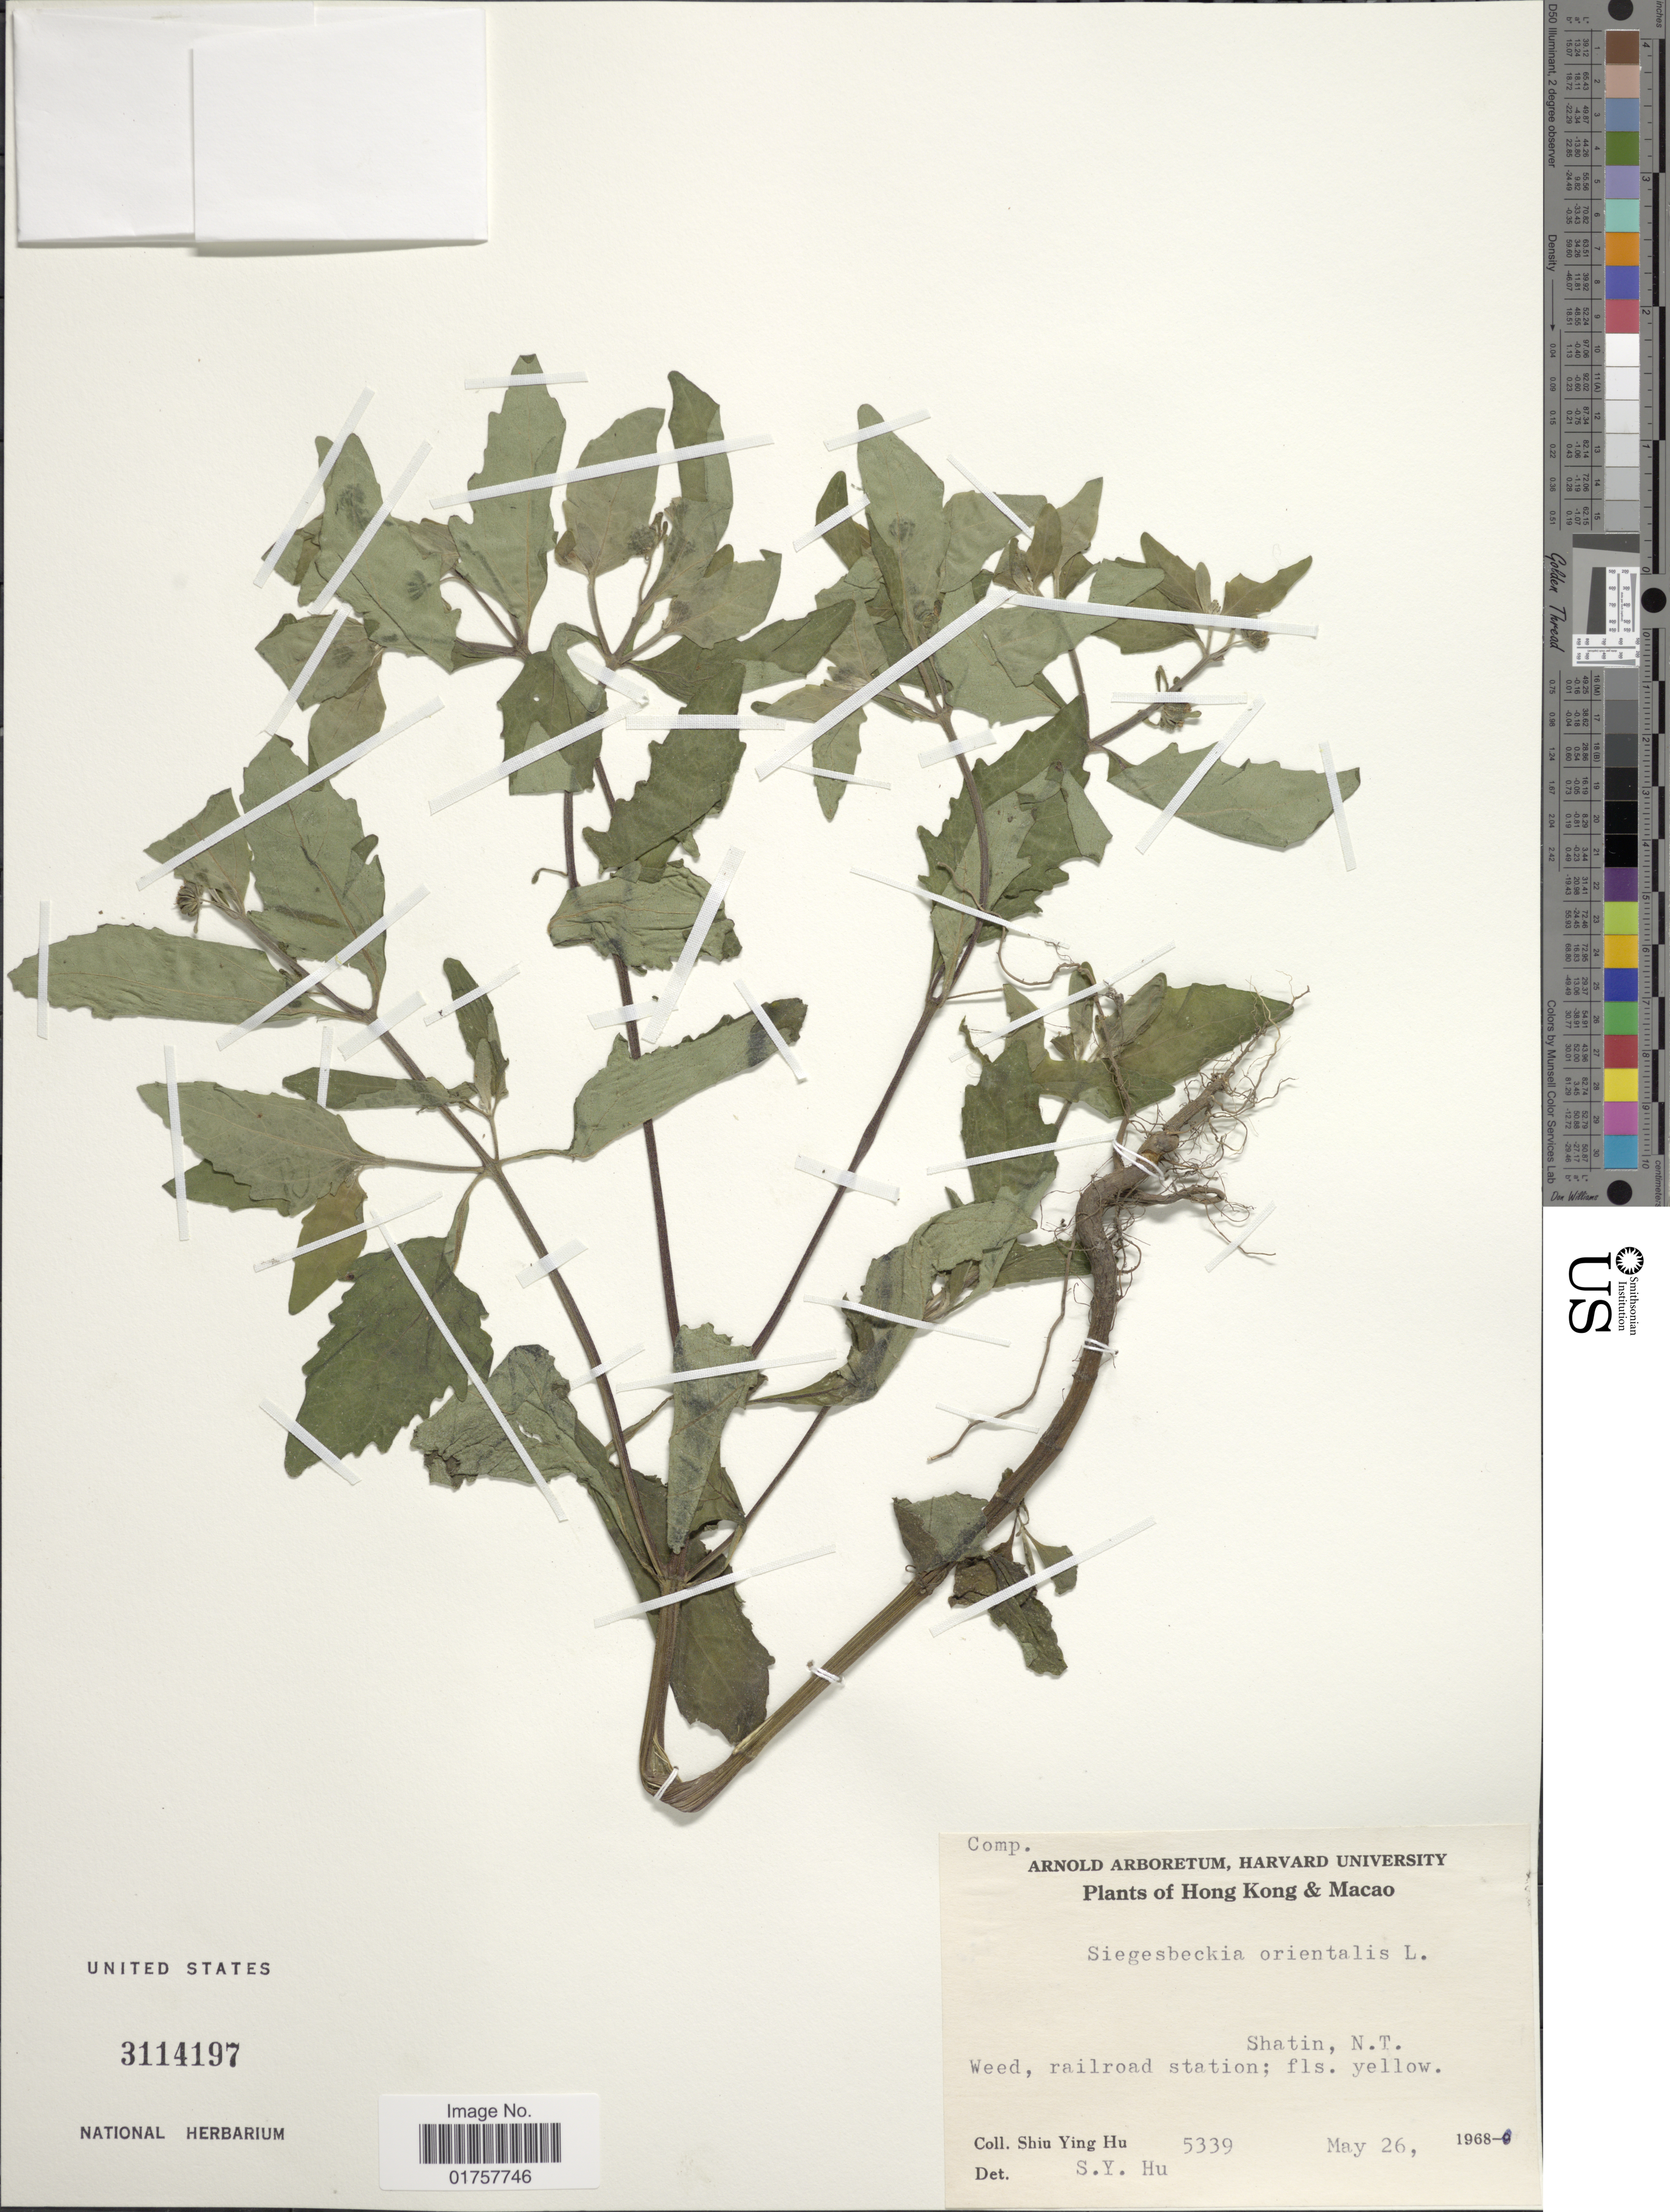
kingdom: Plantae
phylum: Tracheophyta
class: Magnoliopsida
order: Asterales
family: Asteraceae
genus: Sigesbeckia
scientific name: Sigesbeckia orientalis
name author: L.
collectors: S. Y. Hu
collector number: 5339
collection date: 1968-05-26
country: China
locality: Hong Kong & Macao. Shatin, N. T. railroad station [unsure placement]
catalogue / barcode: US 3114197